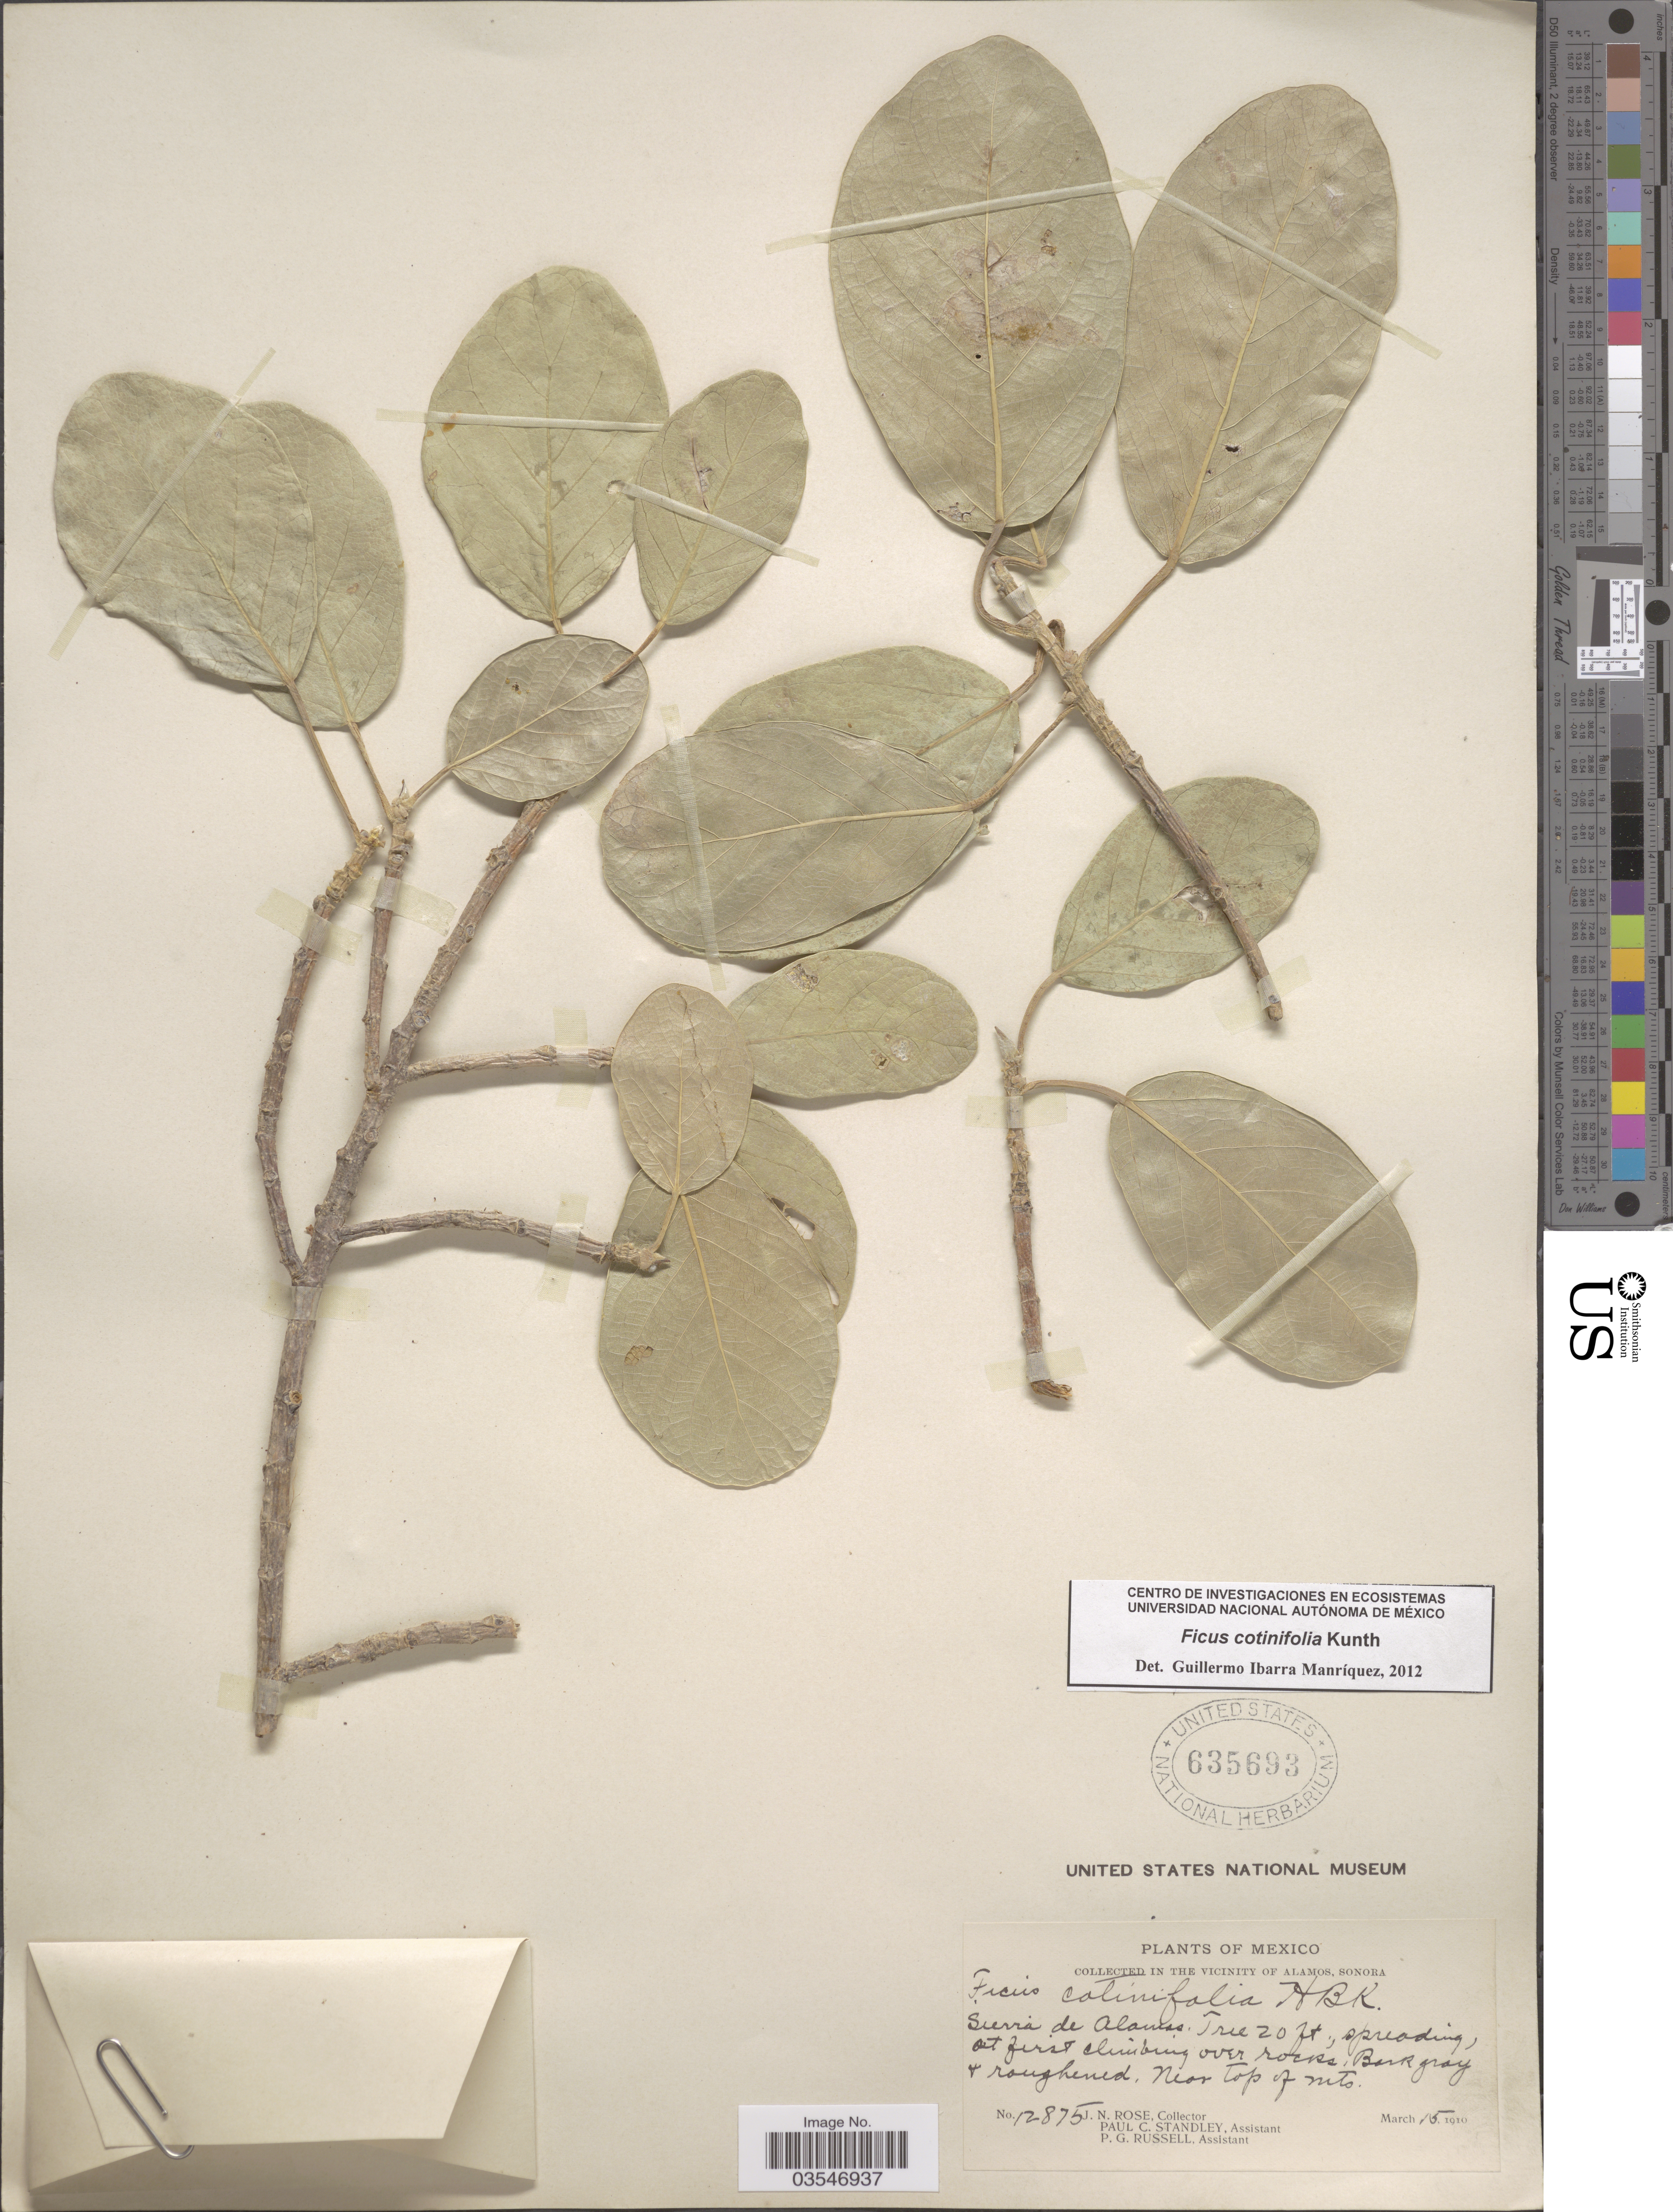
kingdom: Plantae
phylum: Tracheophyta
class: Magnoliopsida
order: Rosales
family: Moraceae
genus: Ficus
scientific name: Ficus cotinifolia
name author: Kunth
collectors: J. N. Rose, P. C. Standley & P. G. Russell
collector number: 12875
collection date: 1910-03-15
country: Mexico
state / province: Sonora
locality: Vicinity of Alamos. Sierra de Alamos. Near Top of mts.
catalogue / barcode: US 635693